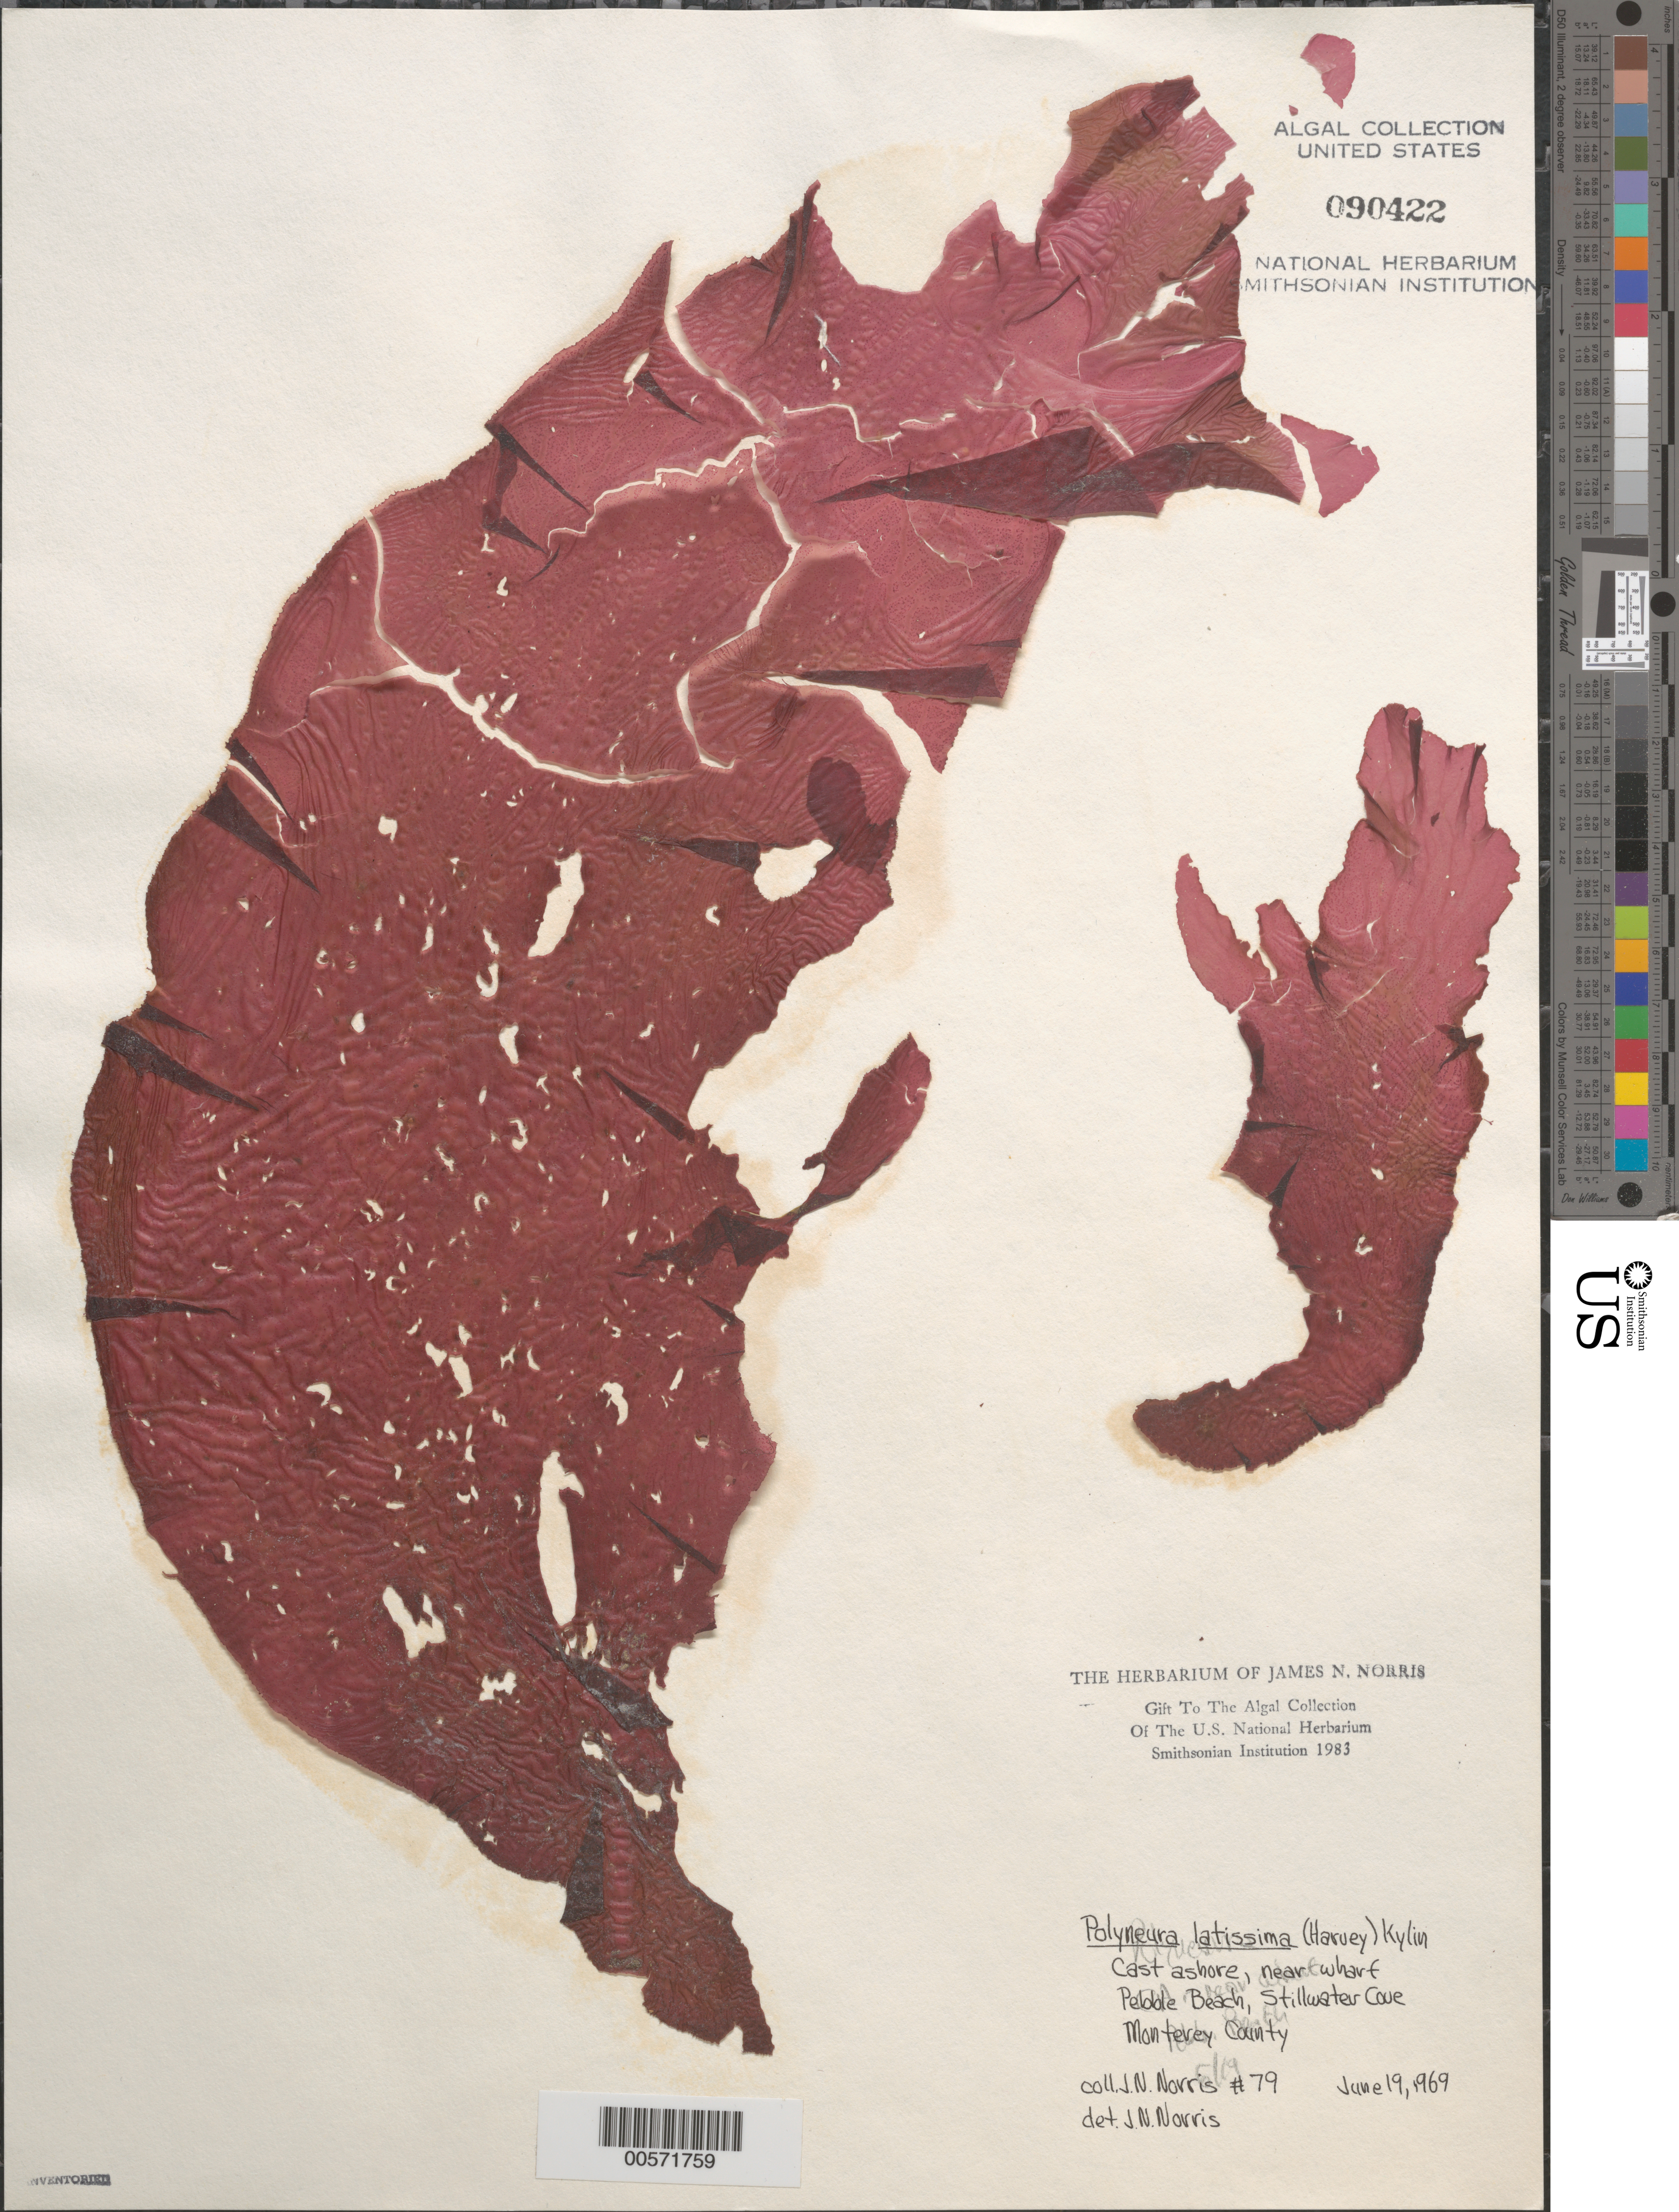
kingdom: Plantae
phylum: Rhodophyta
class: Florideophyceae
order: Ceramiales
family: Delesseriaceae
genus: Polyneura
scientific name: Polyneura latissima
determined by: Norris, James N.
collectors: J. N. Norris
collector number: JN-79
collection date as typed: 19 Jun 1969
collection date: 1969-06-19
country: United States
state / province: California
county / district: Monterey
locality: Pebble Beach, Stillwater Cove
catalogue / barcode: US 90422